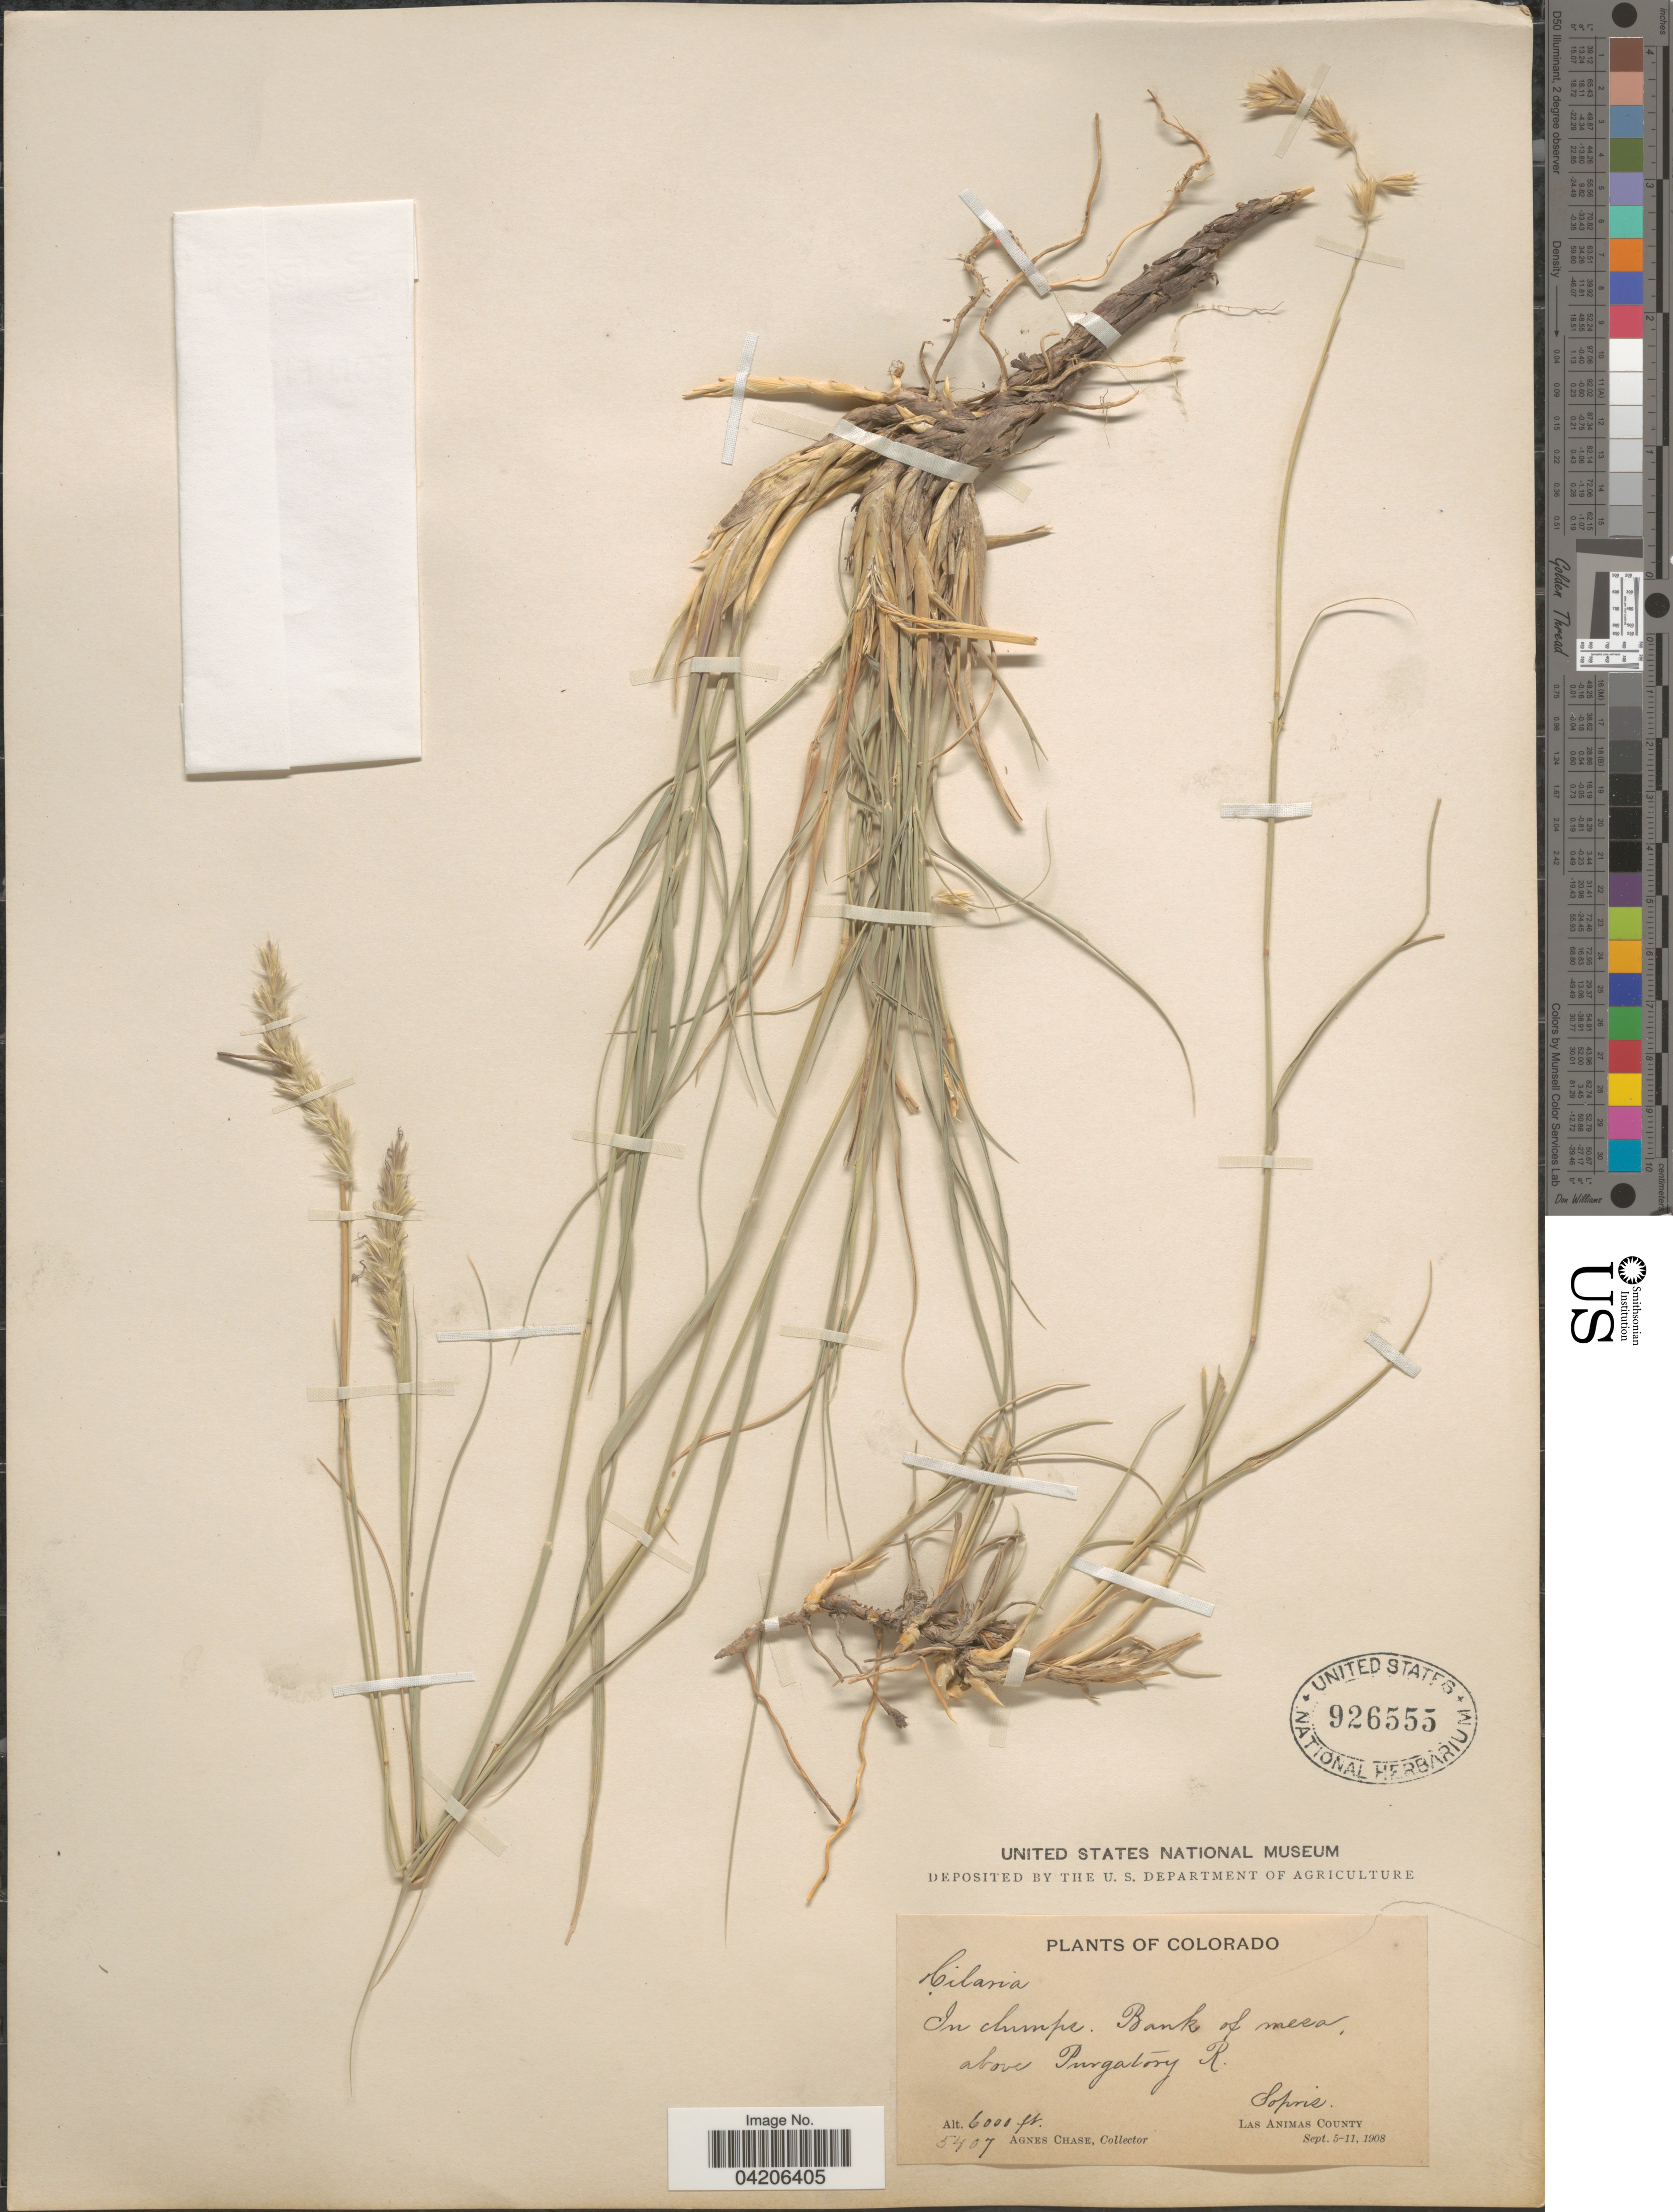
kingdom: Plantae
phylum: Tracheophyta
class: Liliopsida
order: Poales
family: Poaceae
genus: Hilaria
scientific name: Hilaria sp.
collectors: Chase, --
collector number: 5407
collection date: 1908-09-05/1908-09-11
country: United States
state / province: Colorado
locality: Bank of mesa, above Purgatory R. Sopris. Las Animas County.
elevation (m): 1829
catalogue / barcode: US 926555